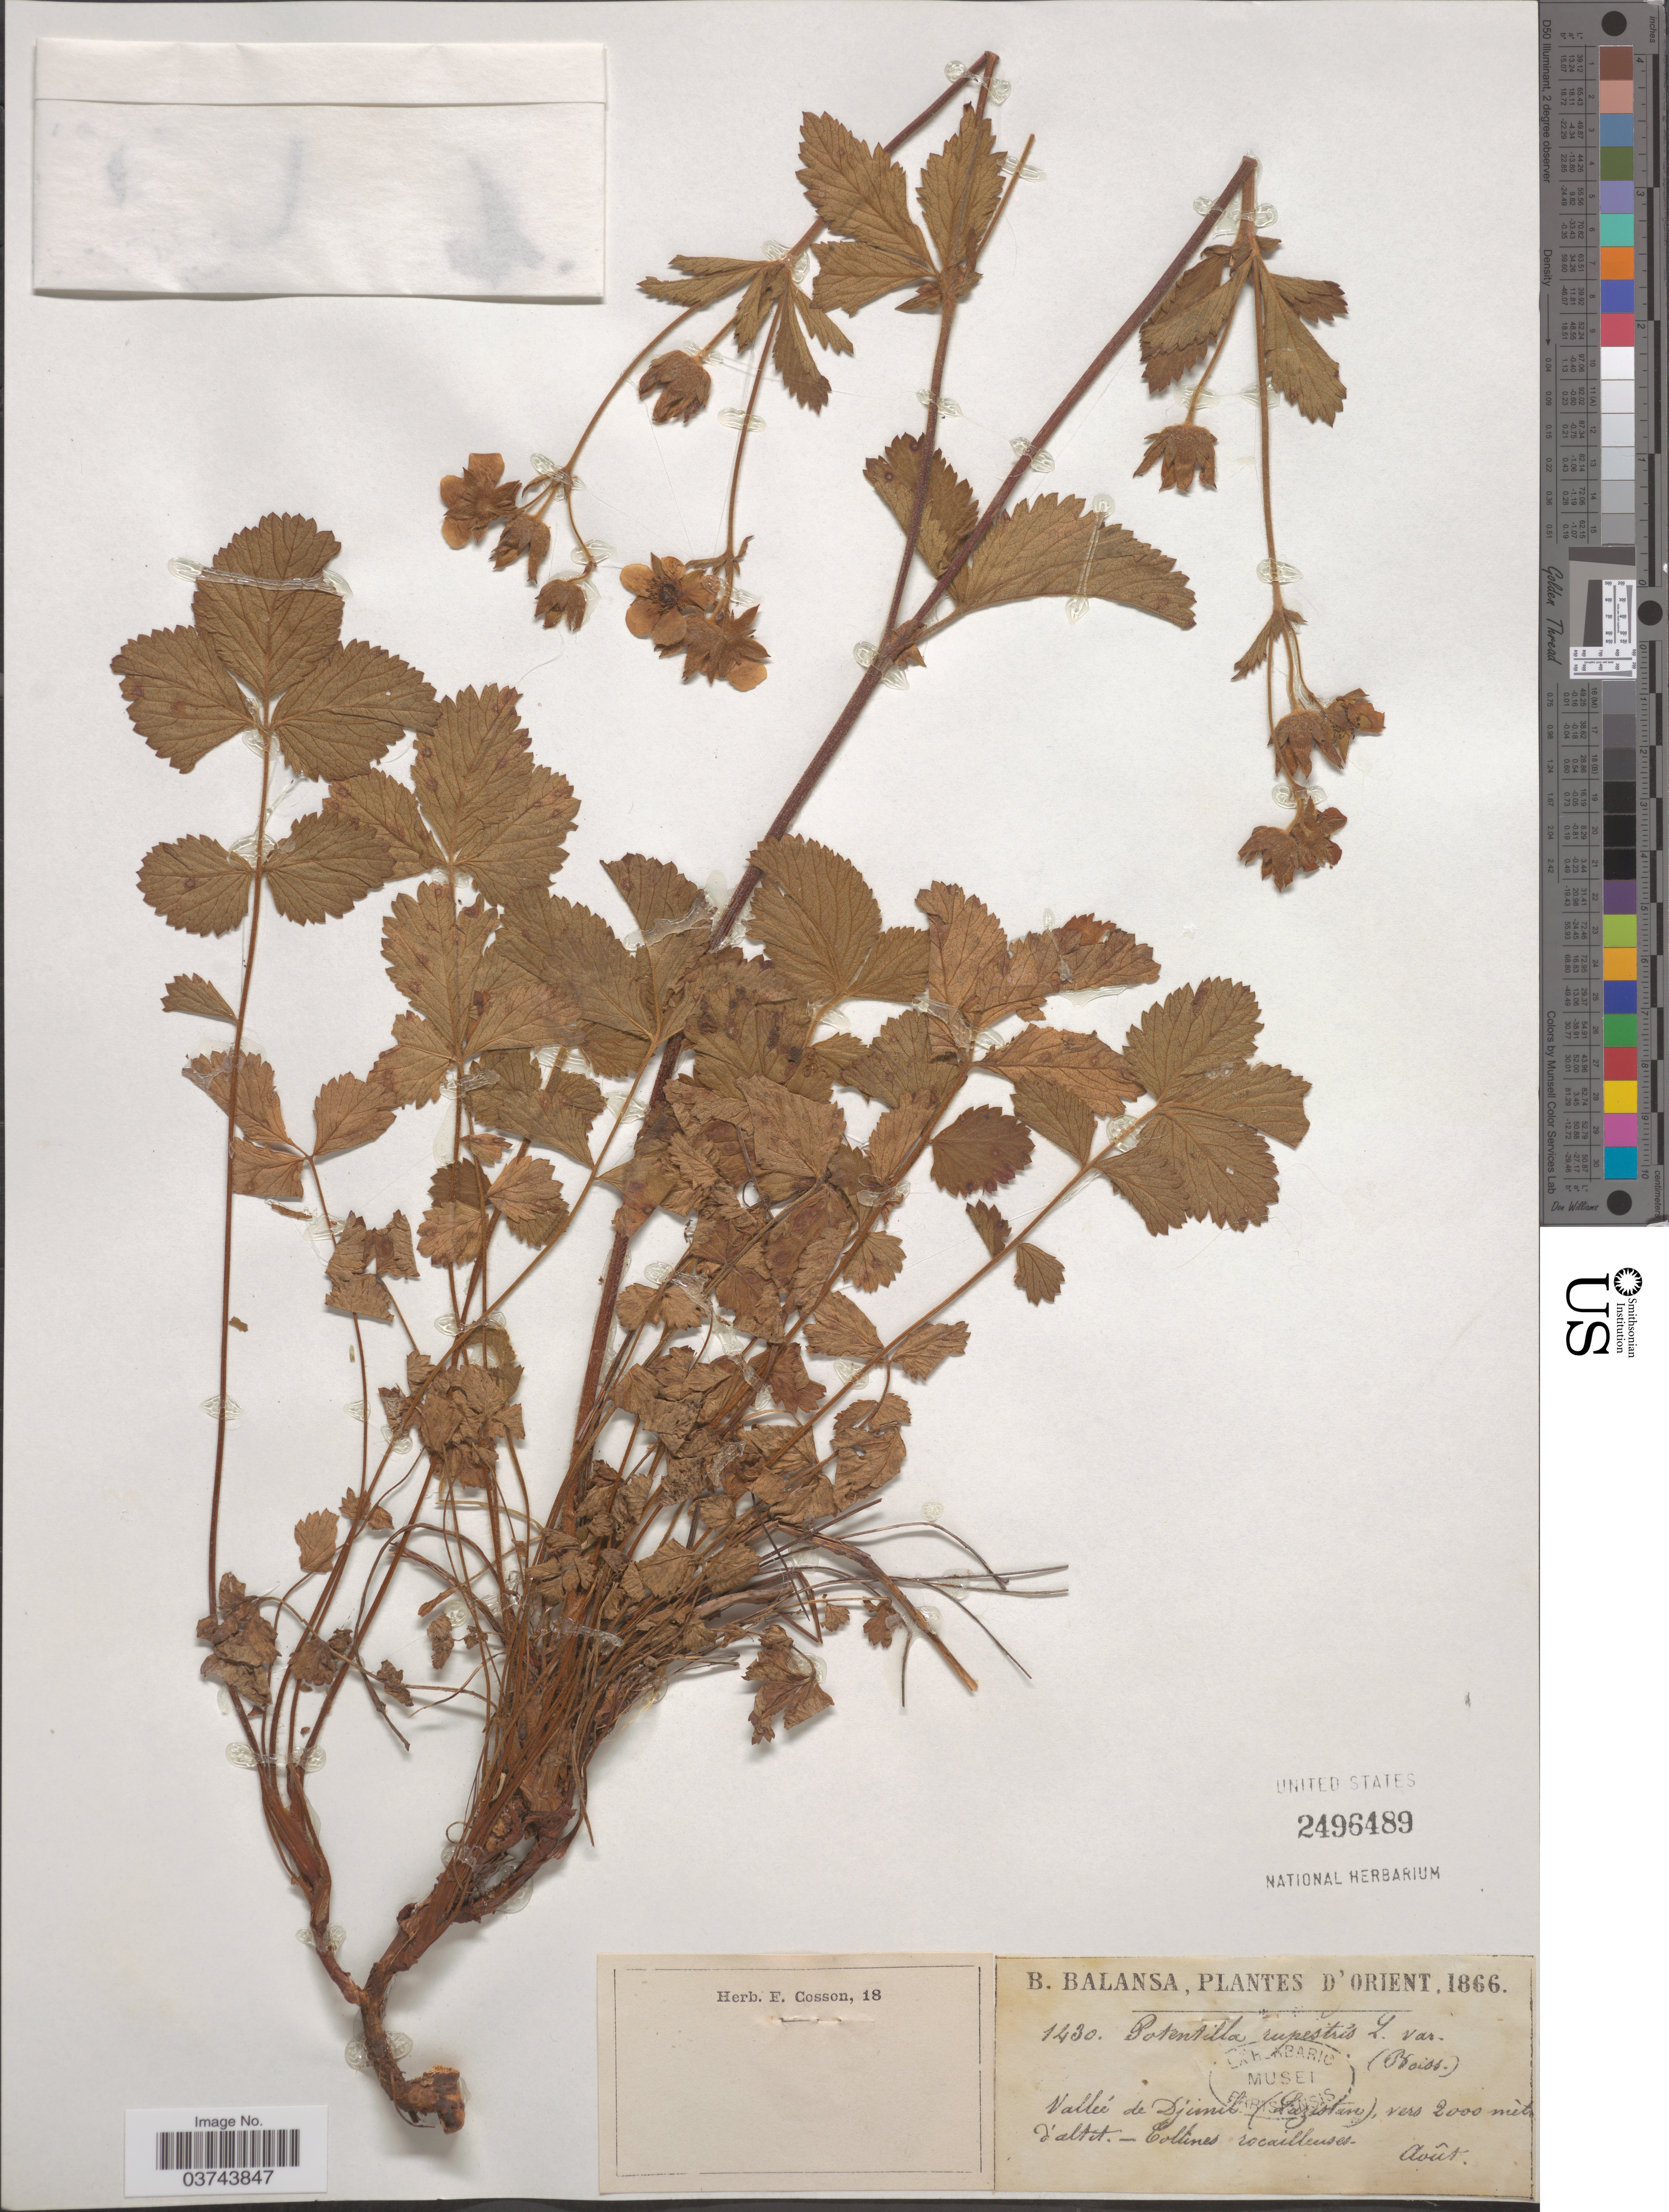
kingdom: Plantae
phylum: Tracheophyta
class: Magnoliopsida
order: Rosales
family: Rosaceae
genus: Drymocallis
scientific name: Drymocallis rupestris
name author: (L.) Soják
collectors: B. Balansa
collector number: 1430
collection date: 1866-08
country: Turkey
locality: D'Orient. Vallée de Djimil (Lazistan).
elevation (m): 2000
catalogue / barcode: US 2496489